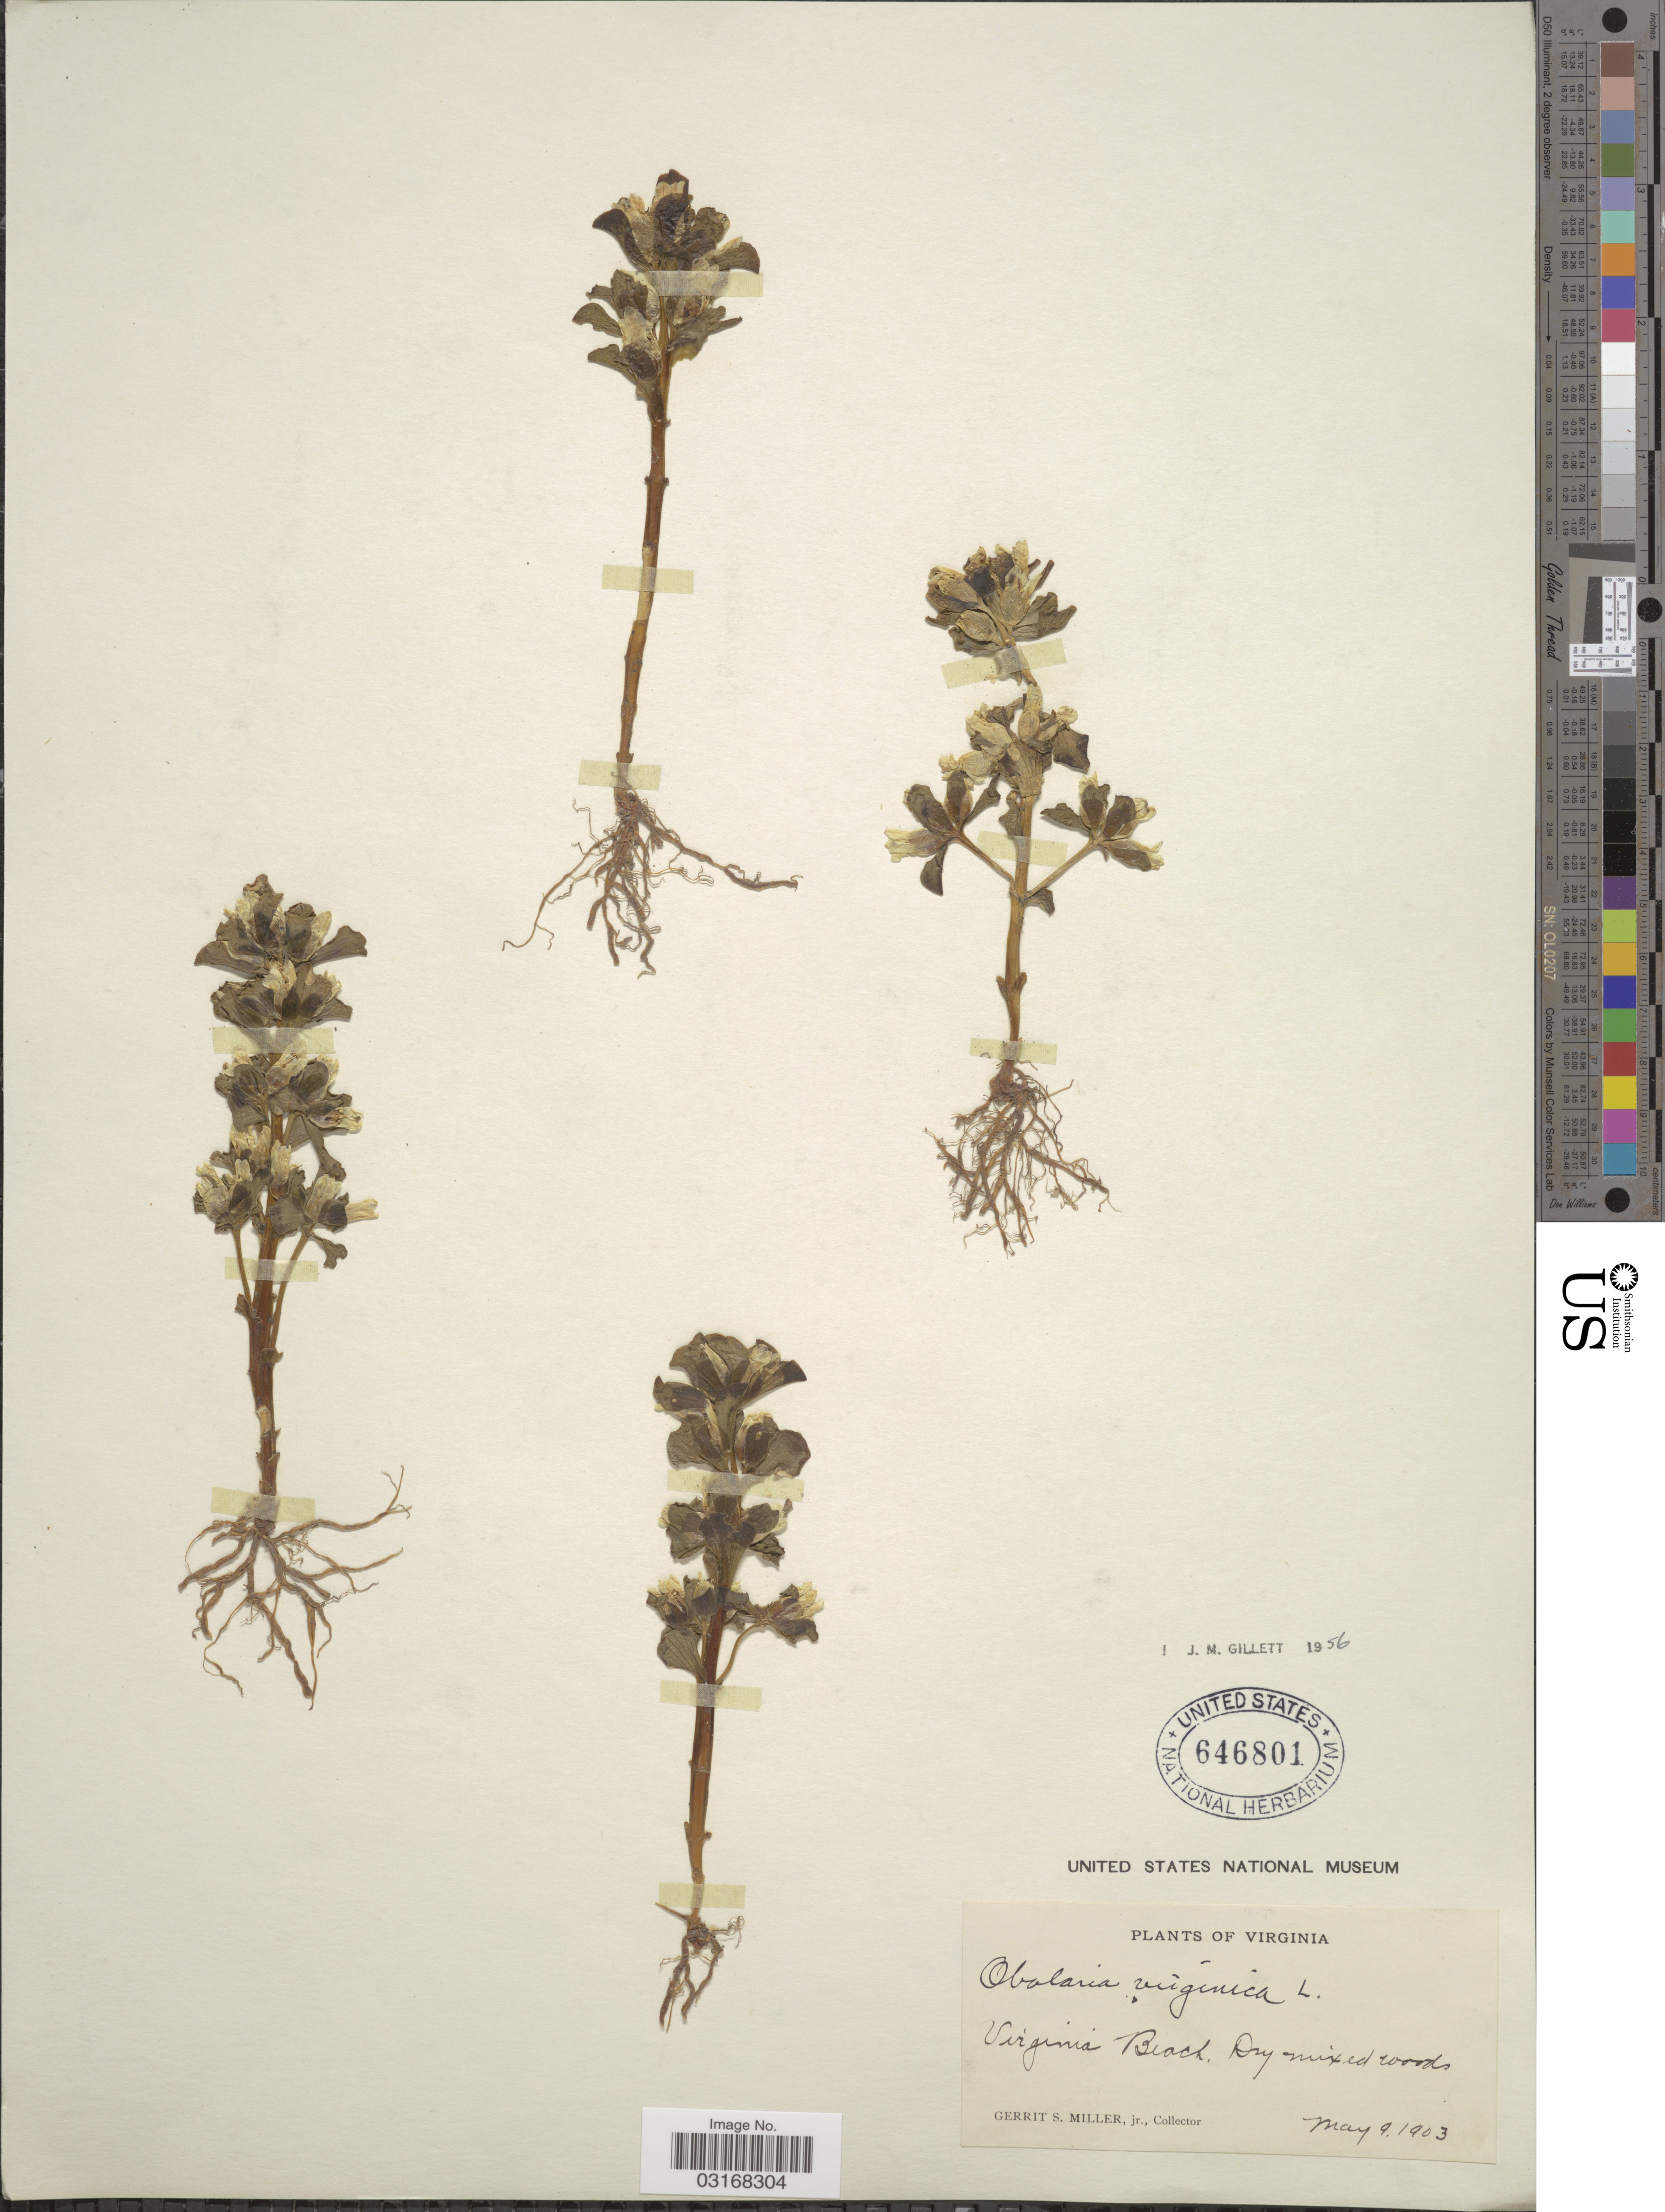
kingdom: Plantae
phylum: Tracheophyta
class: Magnoliopsida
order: Gentianales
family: Gentianaceae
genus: Obolaria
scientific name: Obolaria virginica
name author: L.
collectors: G. S. Miller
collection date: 1903-05-09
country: United States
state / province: Virginia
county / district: City of Virginia Beach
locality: Virginia Beach.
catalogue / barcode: US 646801